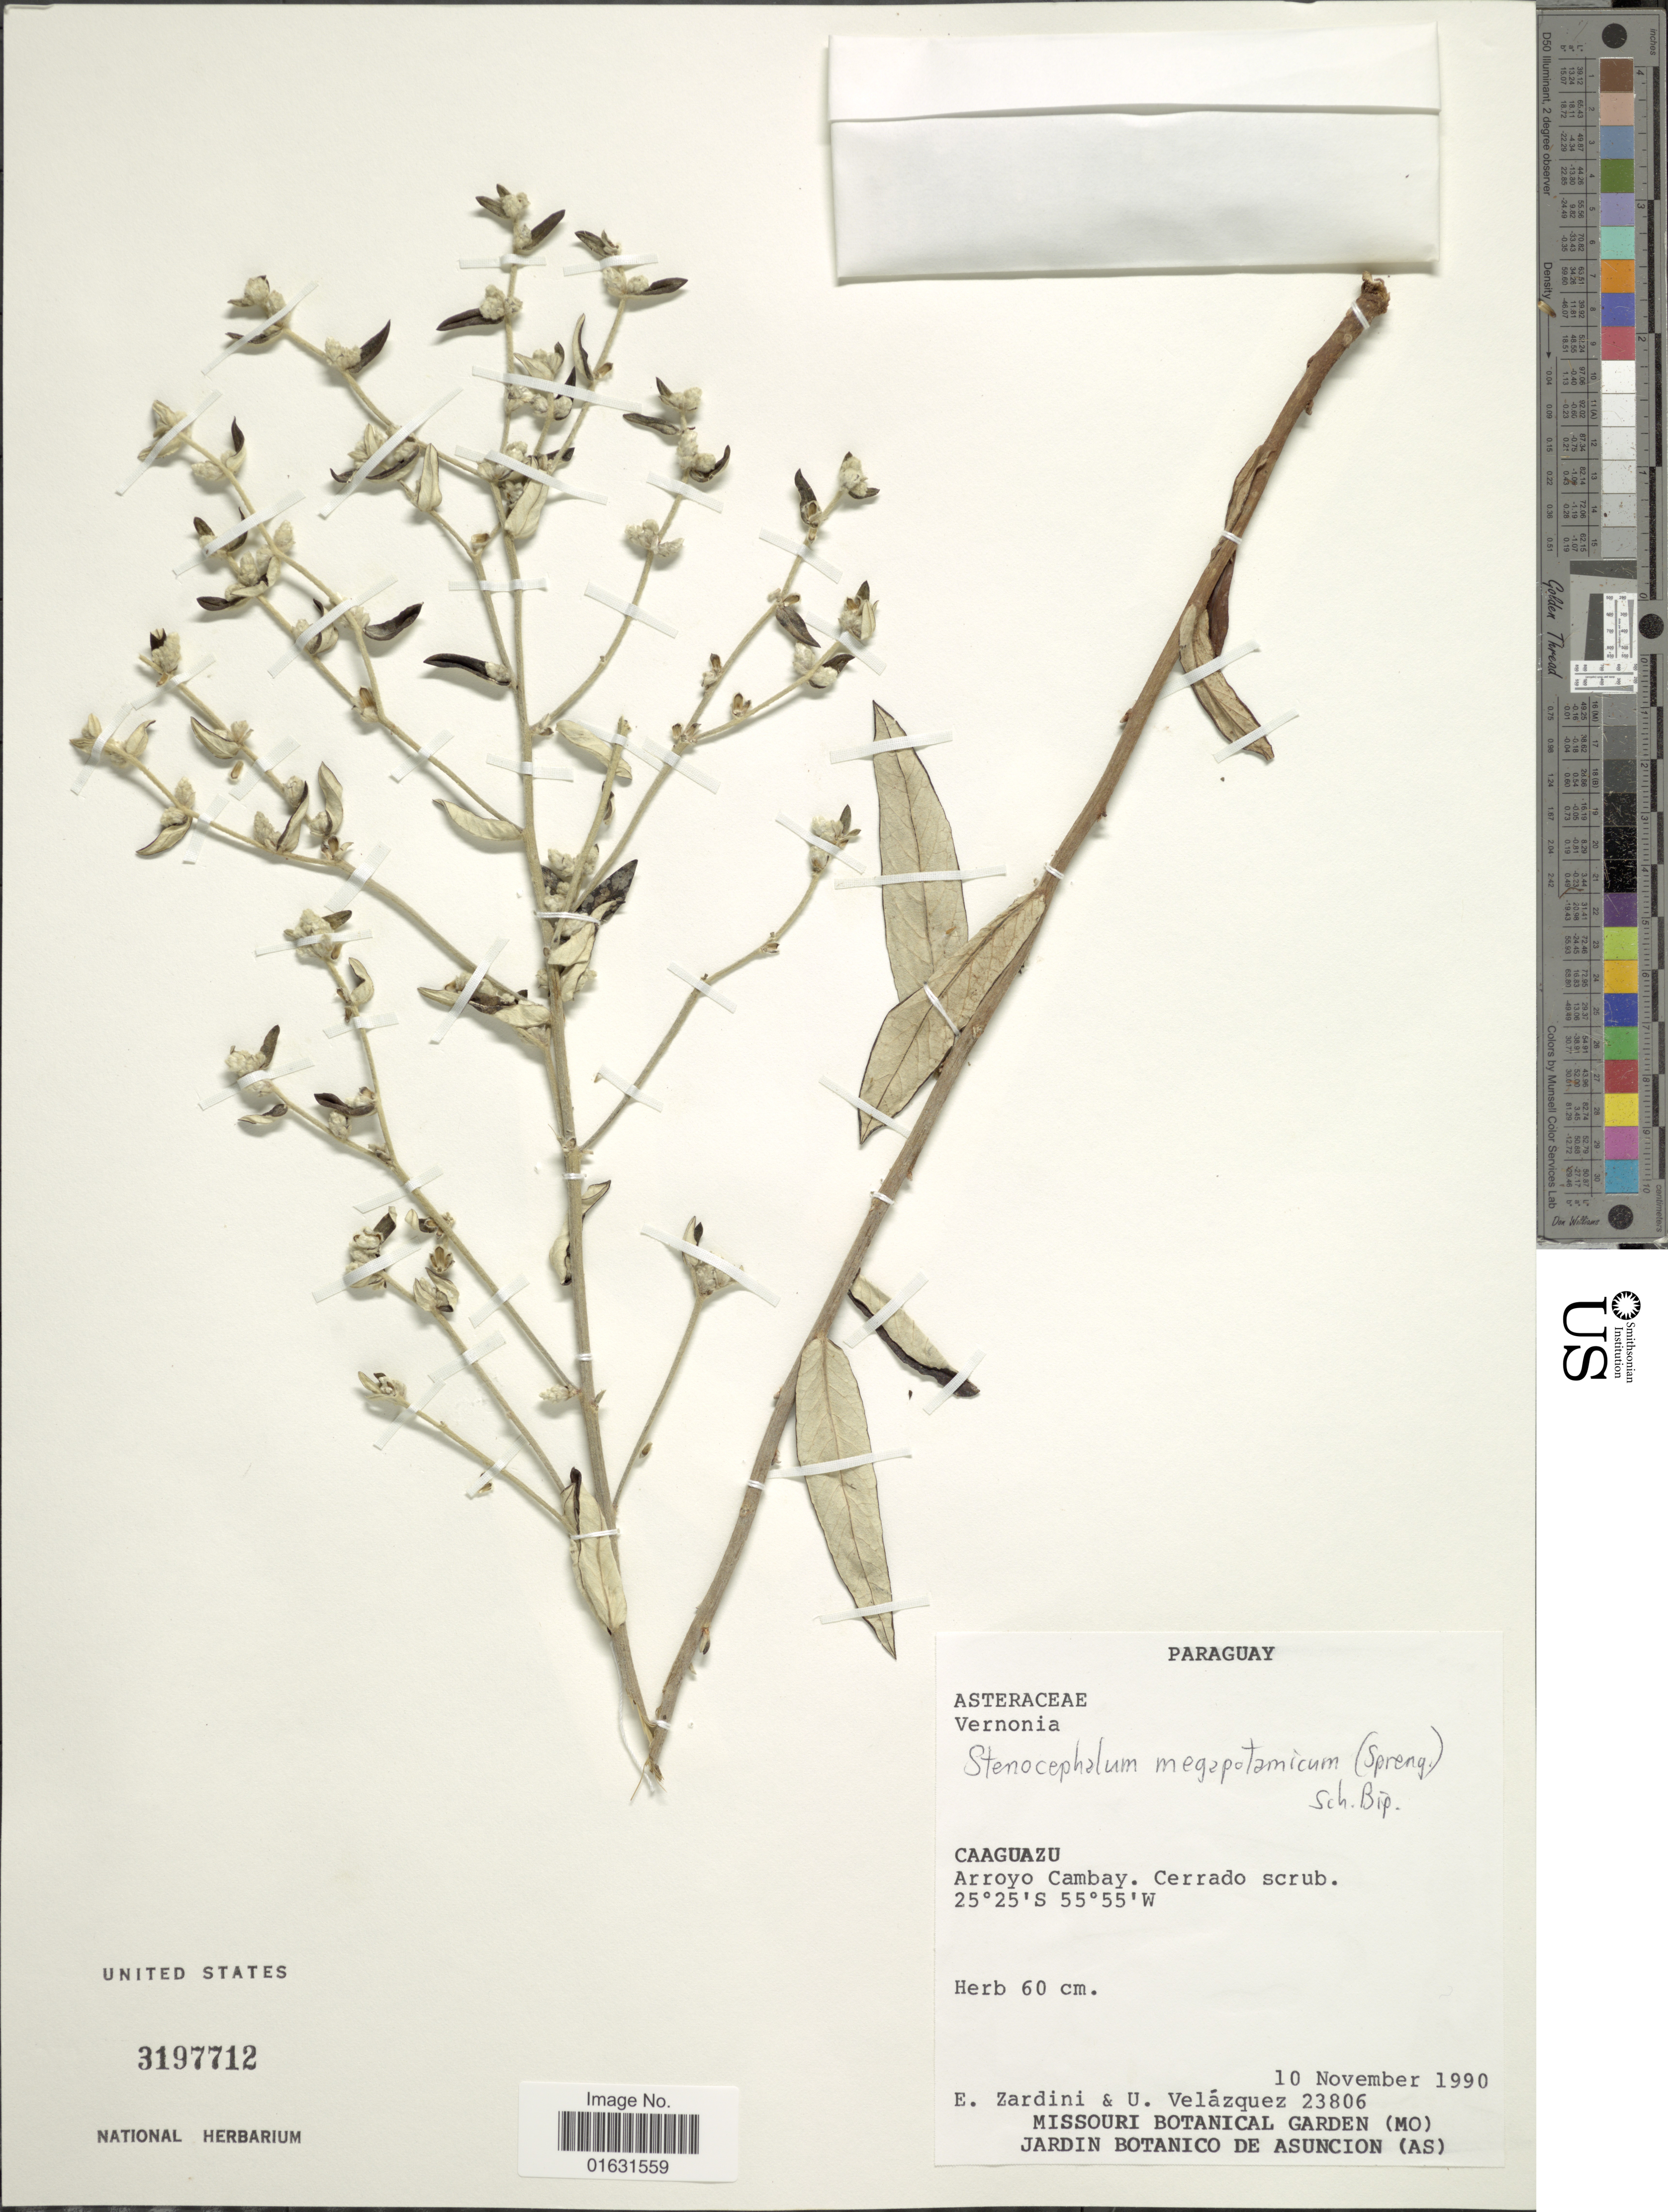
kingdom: Plantae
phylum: Tracheophyta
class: Magnoliopsida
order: Asterales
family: Asteraceae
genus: Stenocephalum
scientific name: Stenocephalum megapotamicum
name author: (Spreng.) Sch. Bip.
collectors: E. M. Zardini & U. Velazquez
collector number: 23806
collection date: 1990-11-10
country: Paraguay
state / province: Caaguazu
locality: Arroyo Cambay, Cerrado scrub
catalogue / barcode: US 3197712